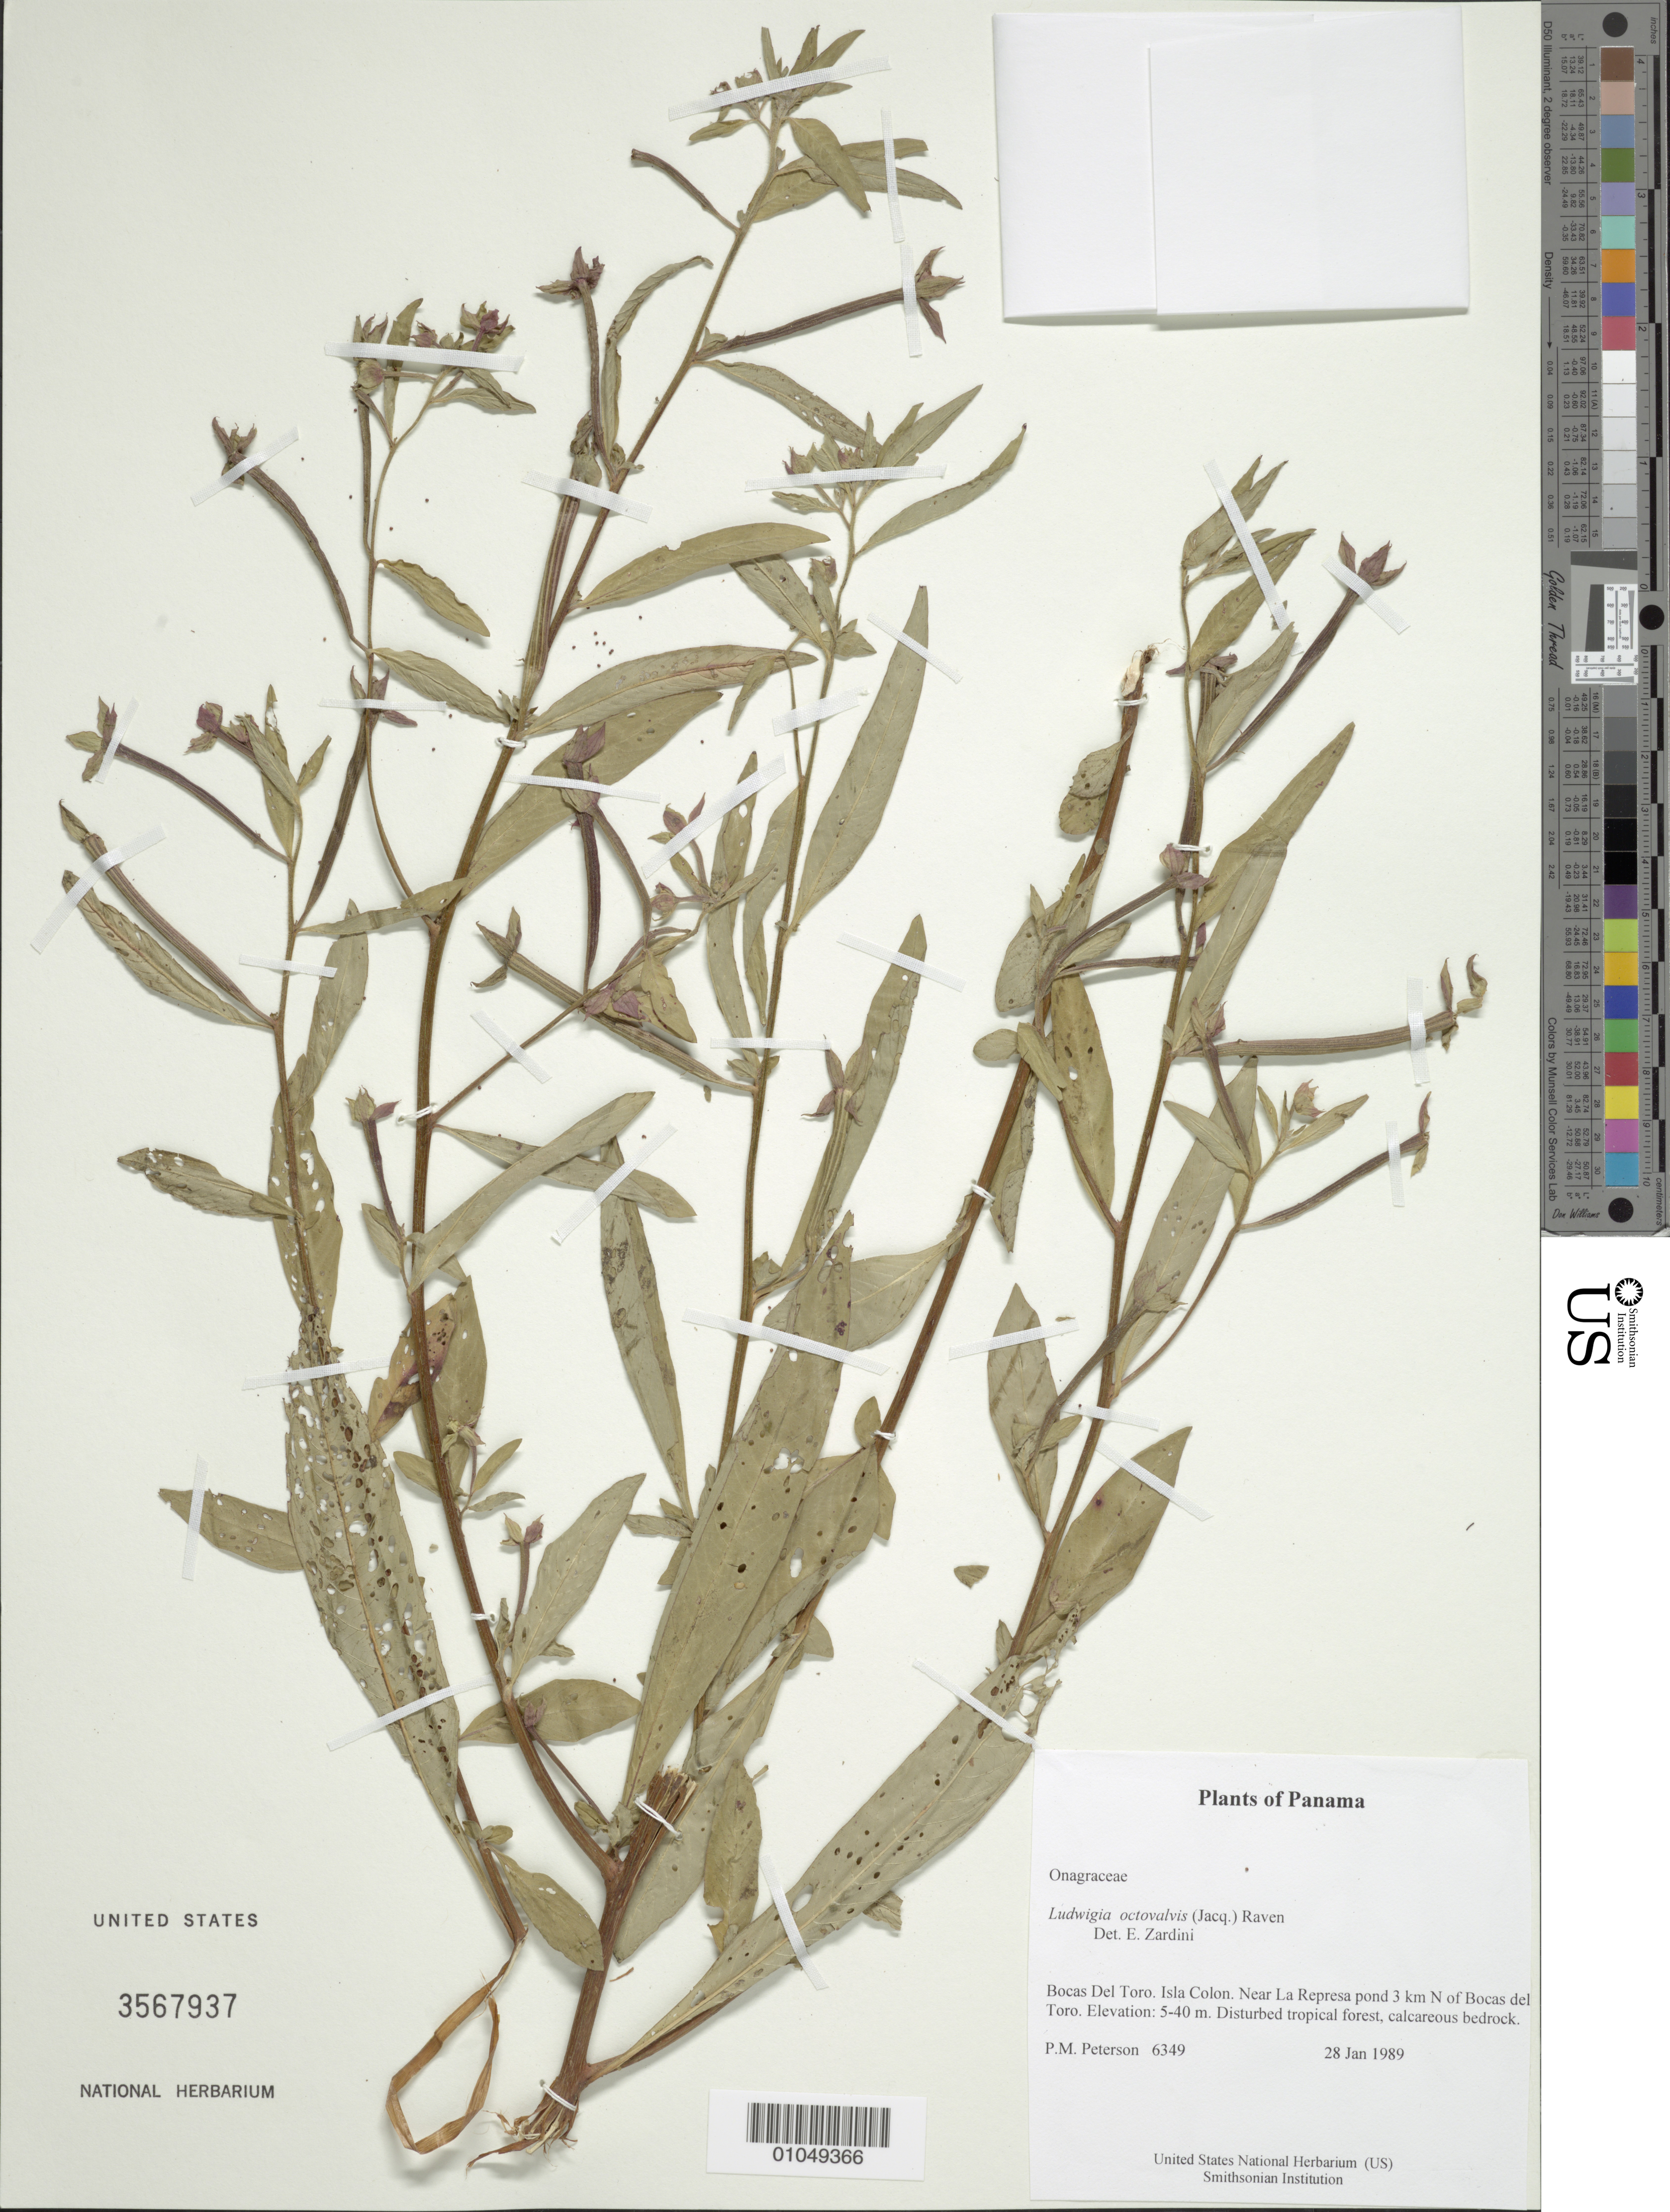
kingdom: Plantae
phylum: Tracheophyta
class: Magnoliopsida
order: Myrtales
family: Onagraceae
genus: Ludwigia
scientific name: Ludwigia octovalvis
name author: (Jacq.) P.H. Raven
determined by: Zardini, E. M.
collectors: P. M. Peterson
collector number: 06349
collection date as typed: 28 Jan 1989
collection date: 1989-01-28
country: Panama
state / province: Bocas del Toro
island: Colón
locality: Near La Represa pond 3 km N of Bocas del Toro.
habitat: Disturbed tropical forest, calcareous bedrock.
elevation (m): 5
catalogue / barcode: US 3267937